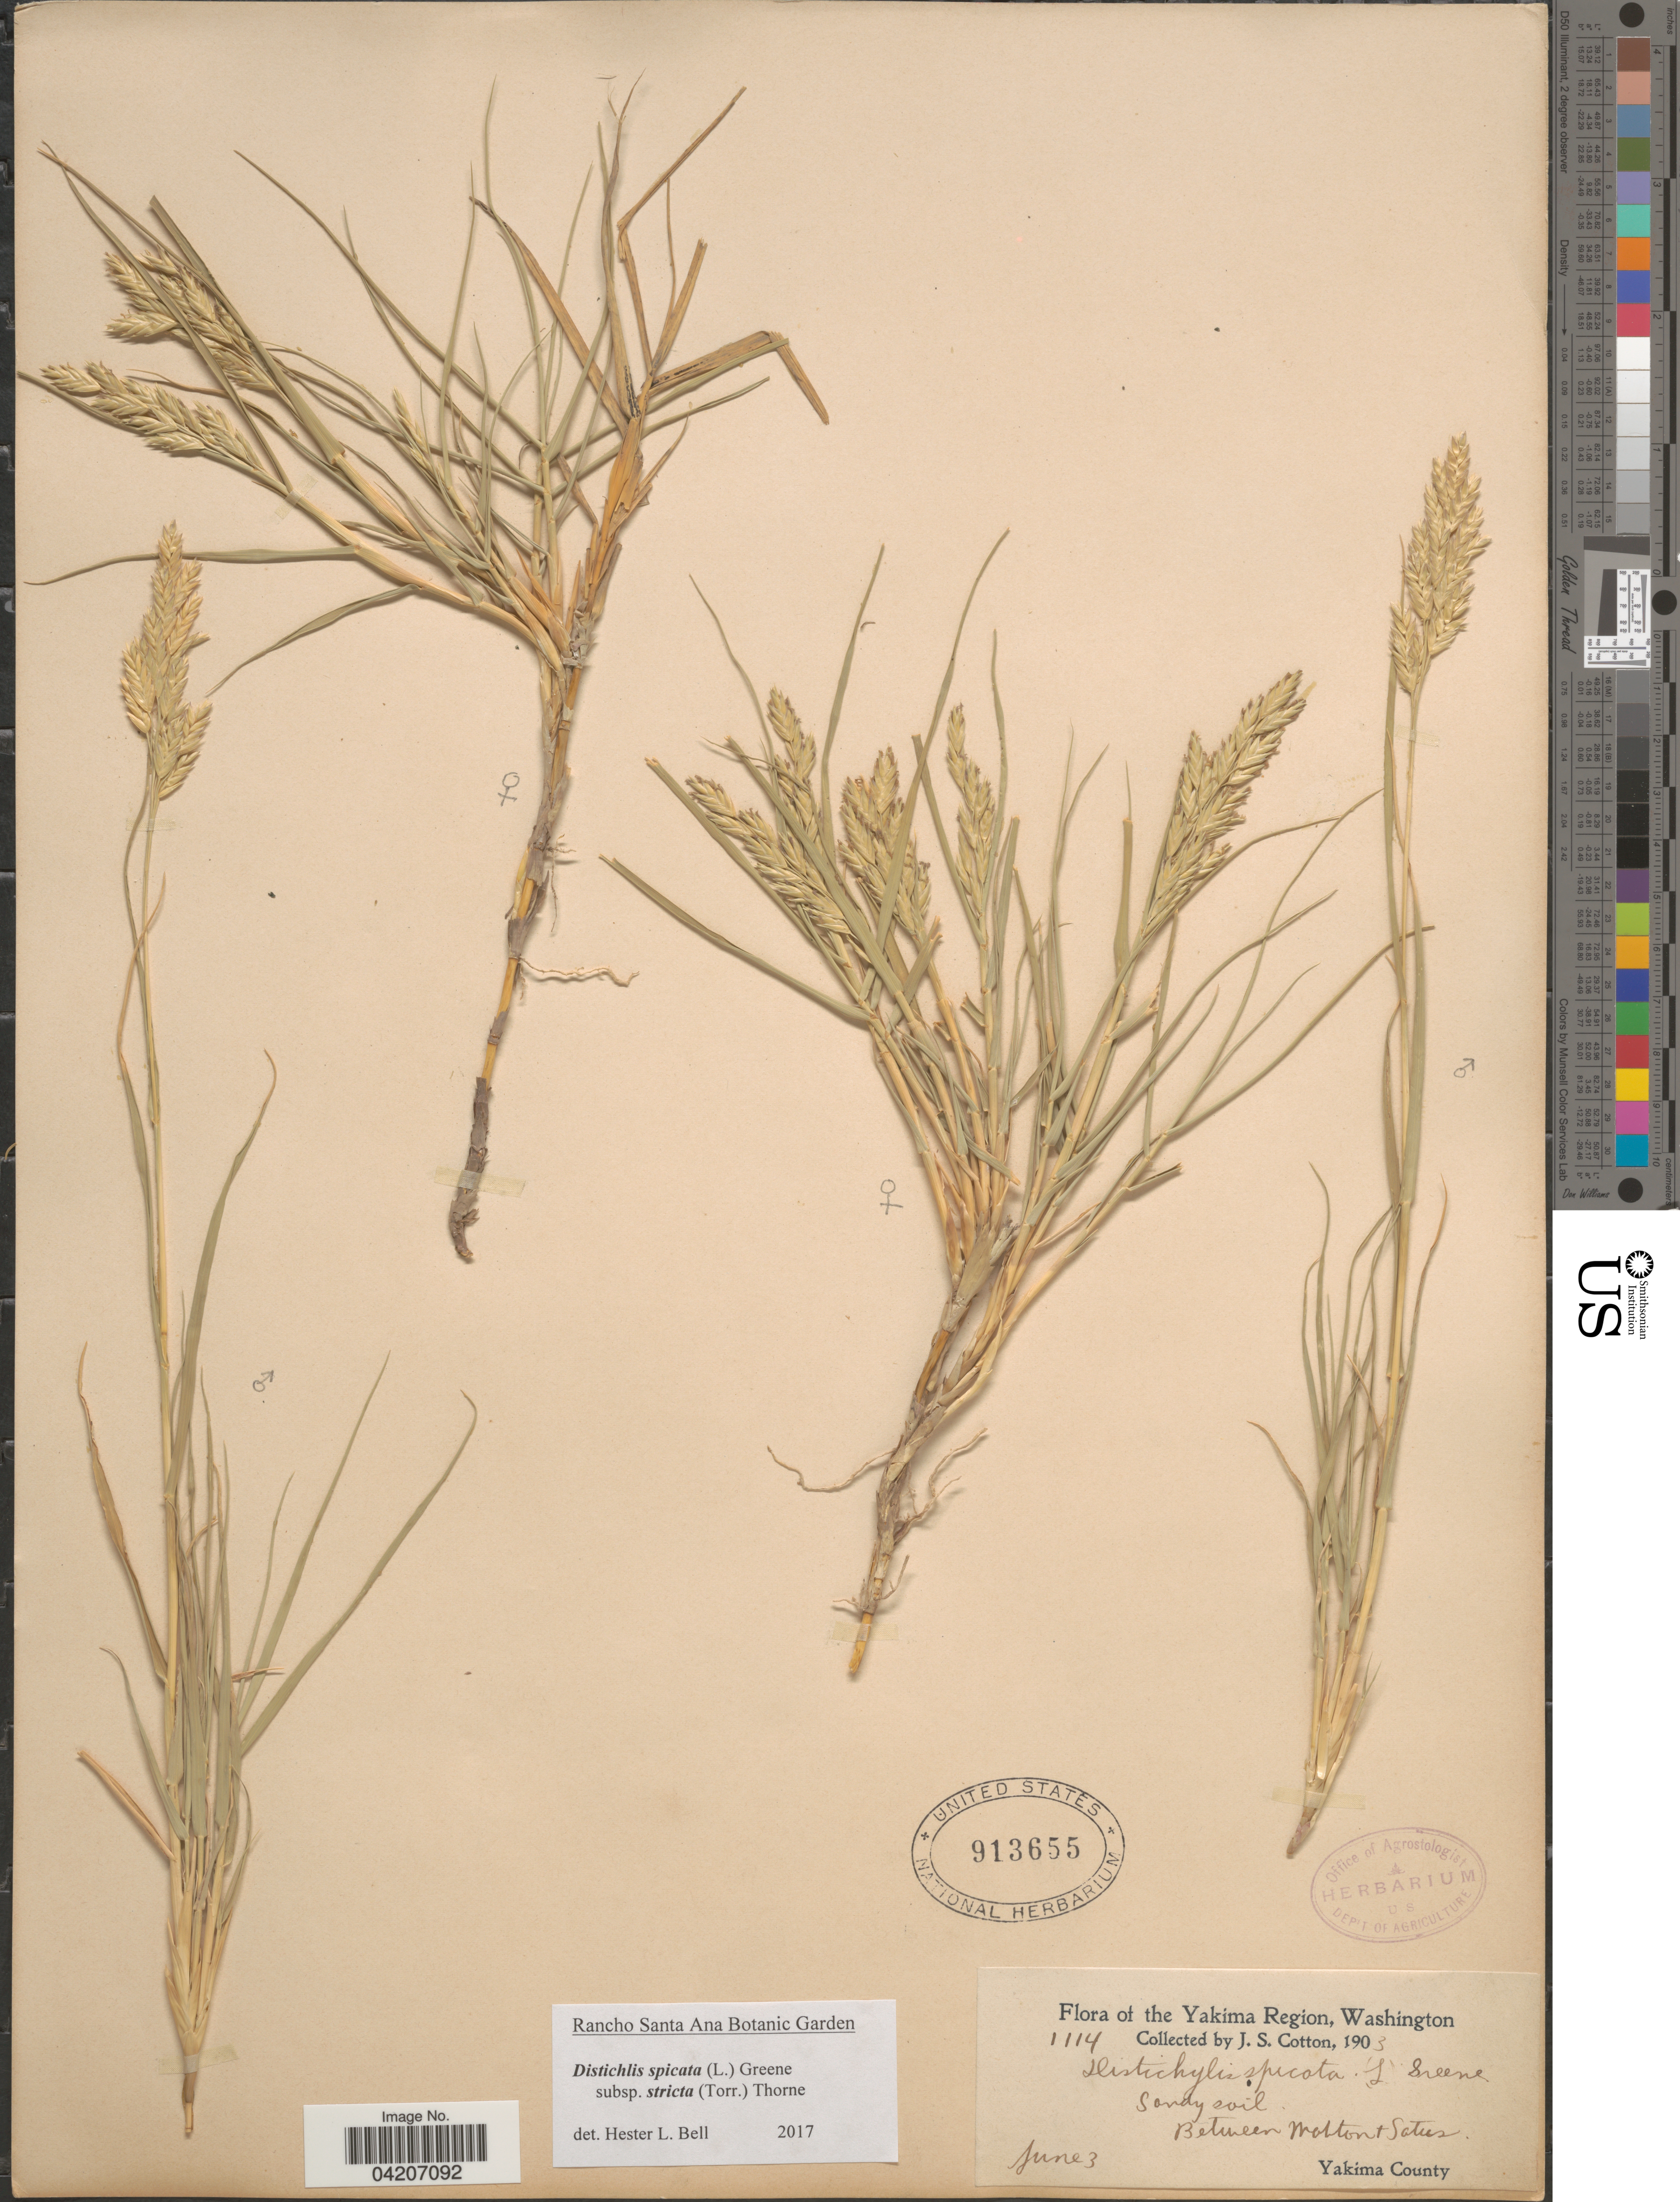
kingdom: Plantae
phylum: Tracheophyta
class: Liliopsida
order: Poales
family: Poaceae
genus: Distichlis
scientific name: Distichlis spicata subsp. stricta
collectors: J. S. Cotton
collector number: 1114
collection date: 1903-06-03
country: United States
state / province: Washington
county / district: Yakima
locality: Yakima Region. Sandy soil. Between Mabton + Satus. Yakima County.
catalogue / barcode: US 913655